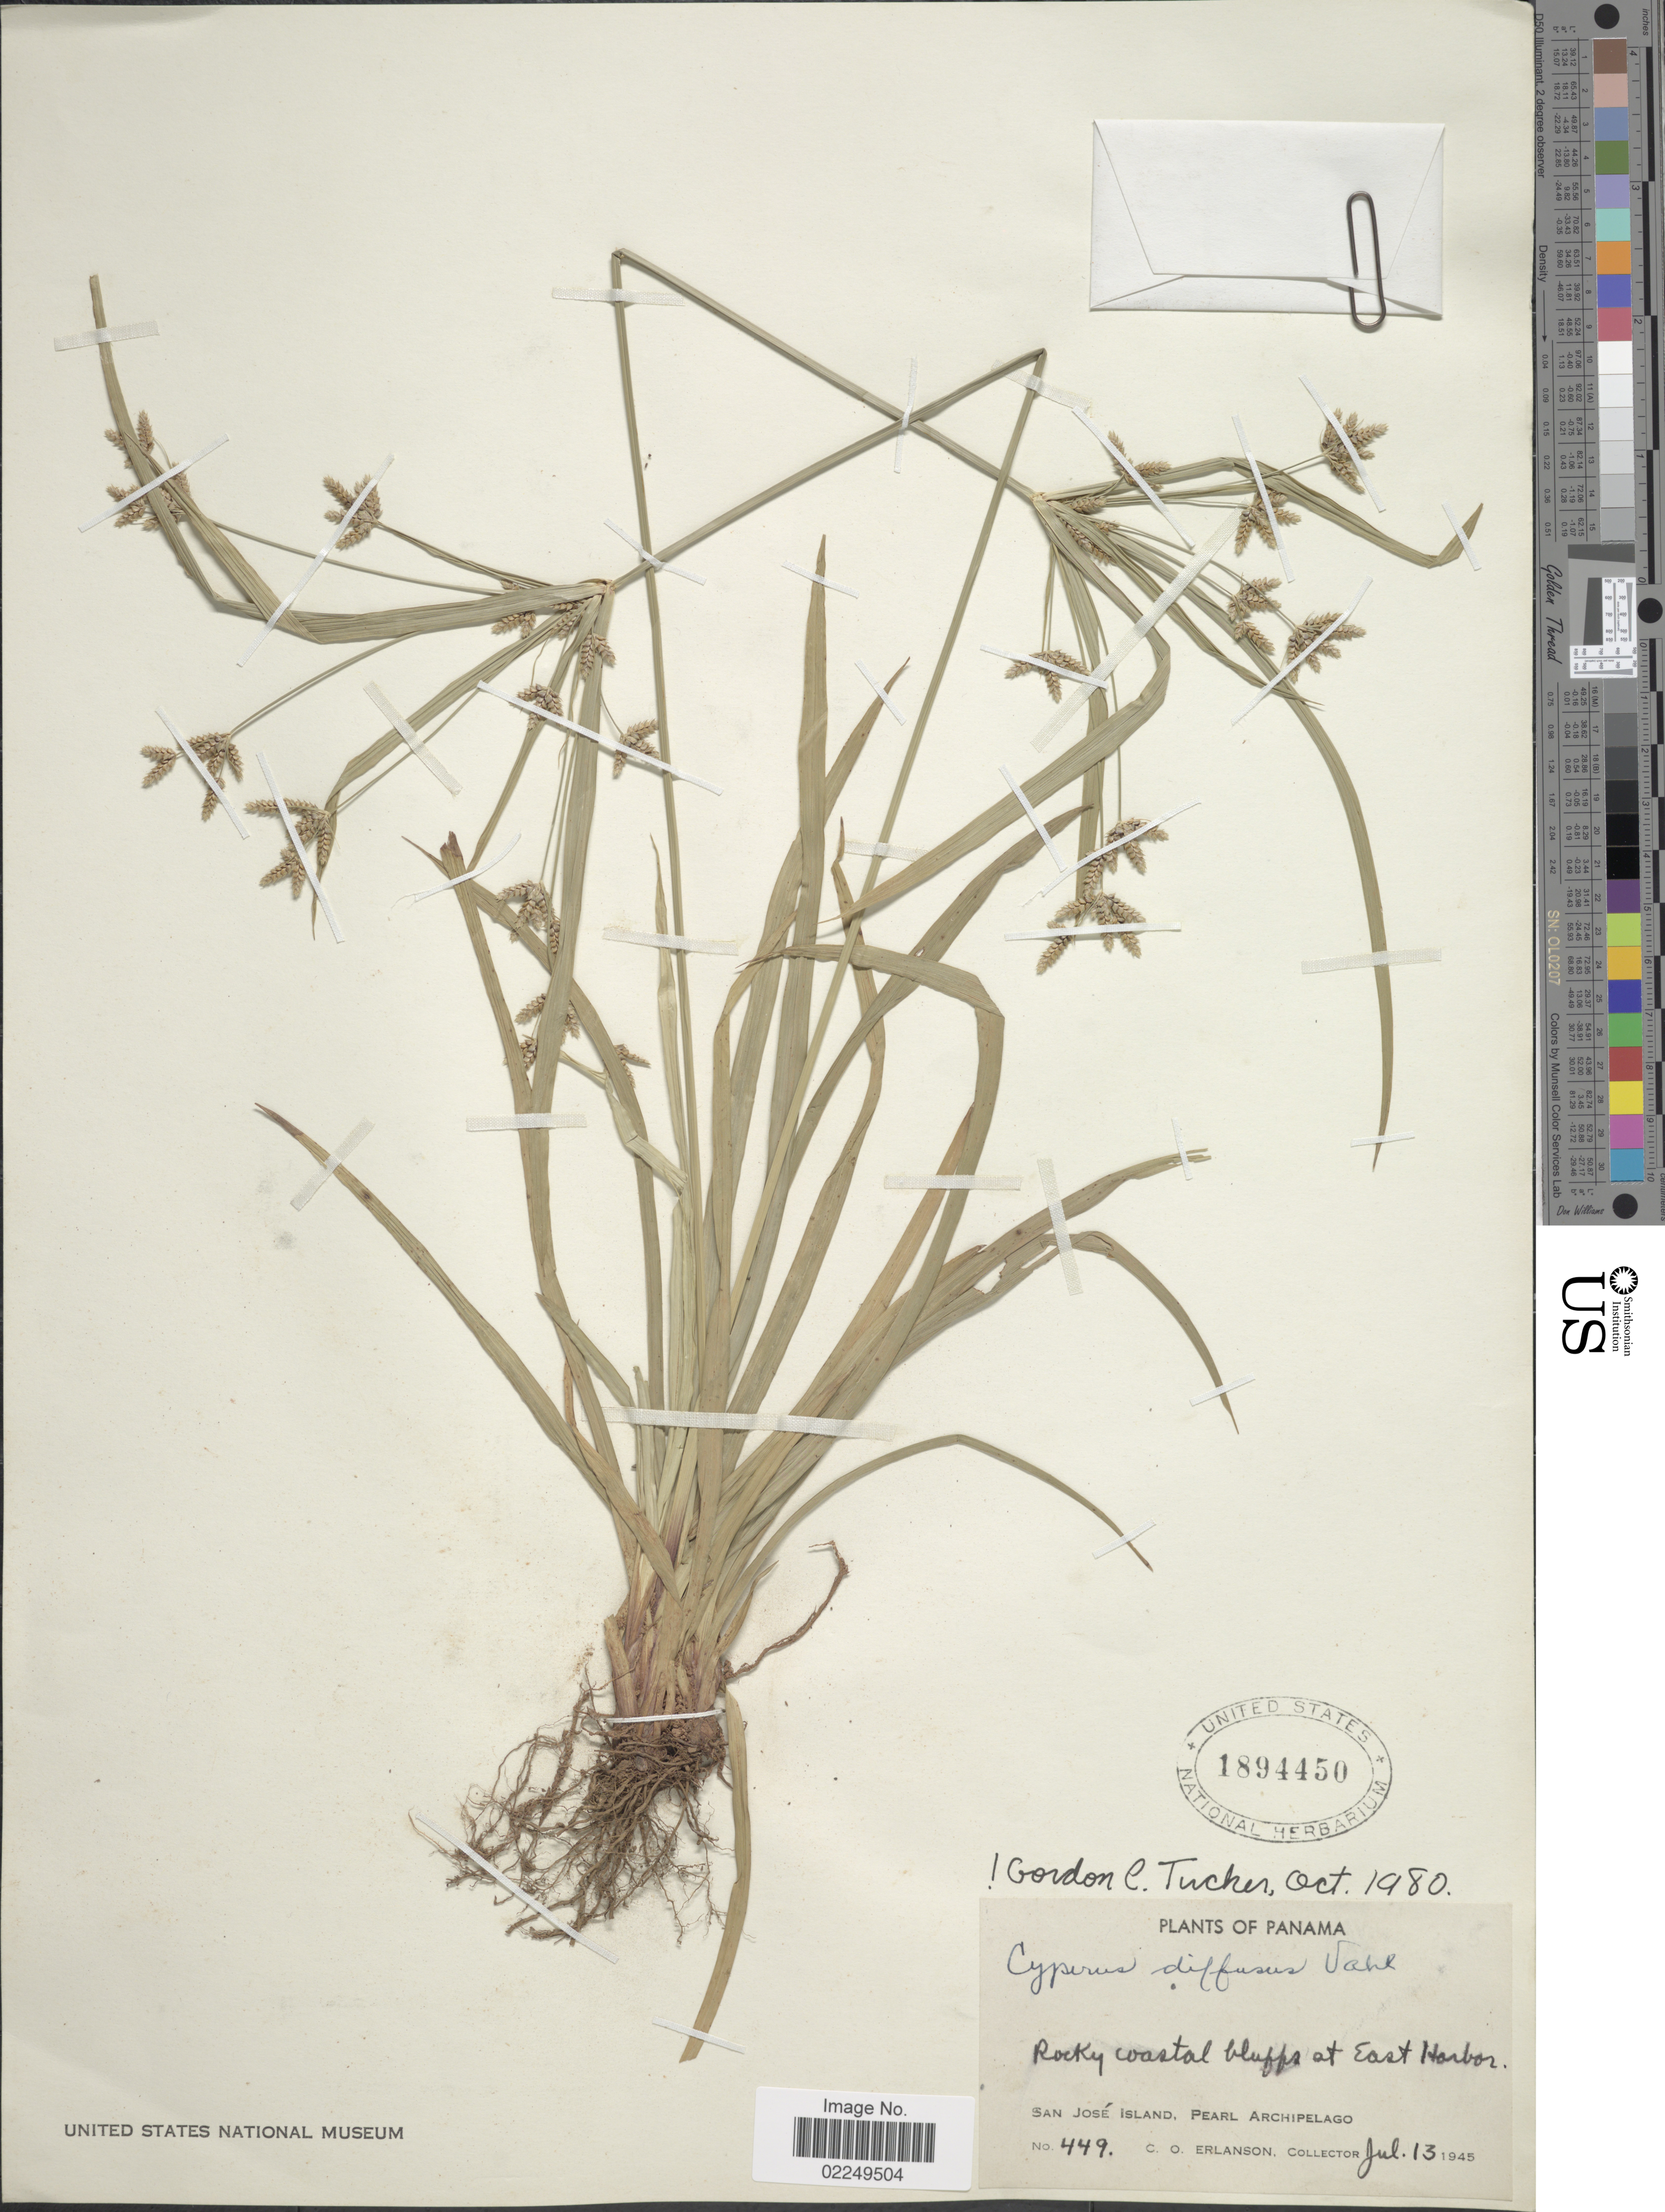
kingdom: Plantae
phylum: Tracheophyta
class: Liliopsida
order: Poales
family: Cyperaceae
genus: Cyperus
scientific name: Cyperus laxus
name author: Lam.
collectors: C. O. Erlanson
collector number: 449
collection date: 1945-07-13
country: Panama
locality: San Jose Island, Pearl Archipelago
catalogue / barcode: US 1894450